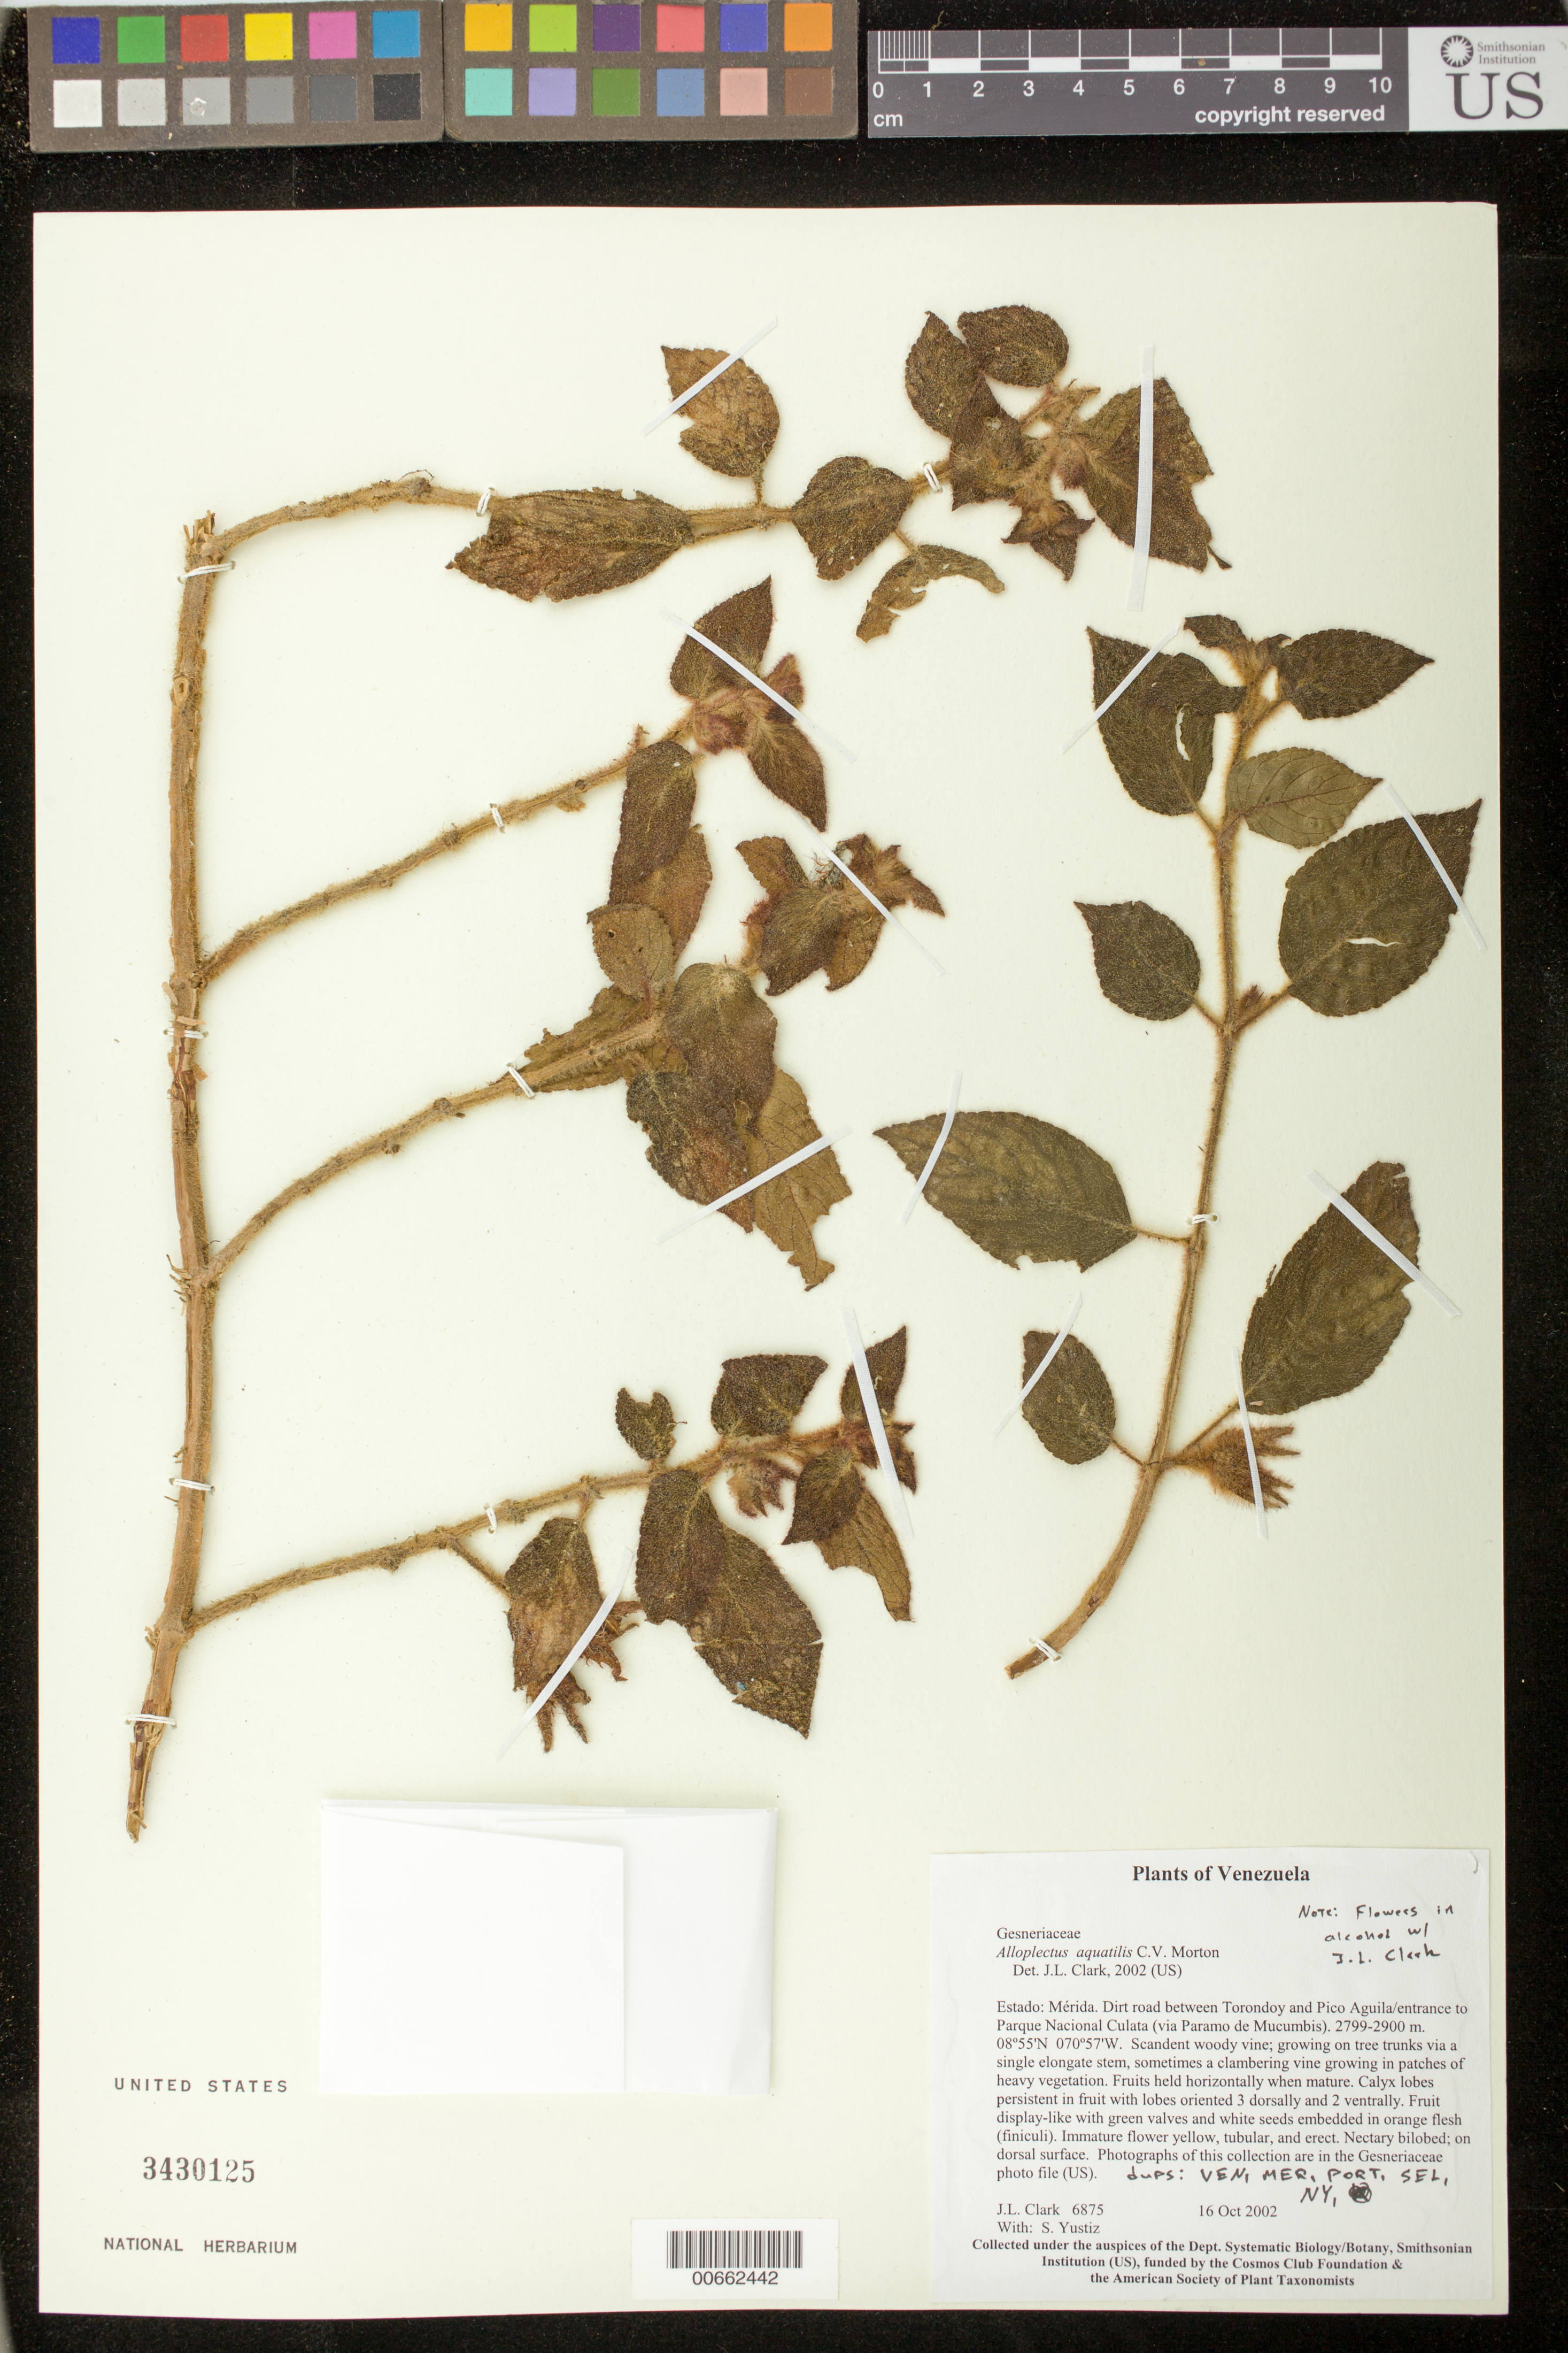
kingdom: Plantae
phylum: Tracheophyta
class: Magnoliopsida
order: Lamiales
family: Gesneriaceae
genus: Alloplectus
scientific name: Alloplectus aquatilis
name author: C.V. Morton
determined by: Clark, J. L., (SEL), The Marie Selby Botanical Garden (UNITED STATES)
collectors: J. L. Clark & S. Yustiz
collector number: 6875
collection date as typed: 16 Oct 2002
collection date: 2002-10-16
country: Venezuela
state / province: Mérida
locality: Dirt road between Torondoy and Pico Aguila/entrance to Parque Nacional Culata (via Paramo de Mucumbis).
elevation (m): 2799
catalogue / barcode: US 3430125